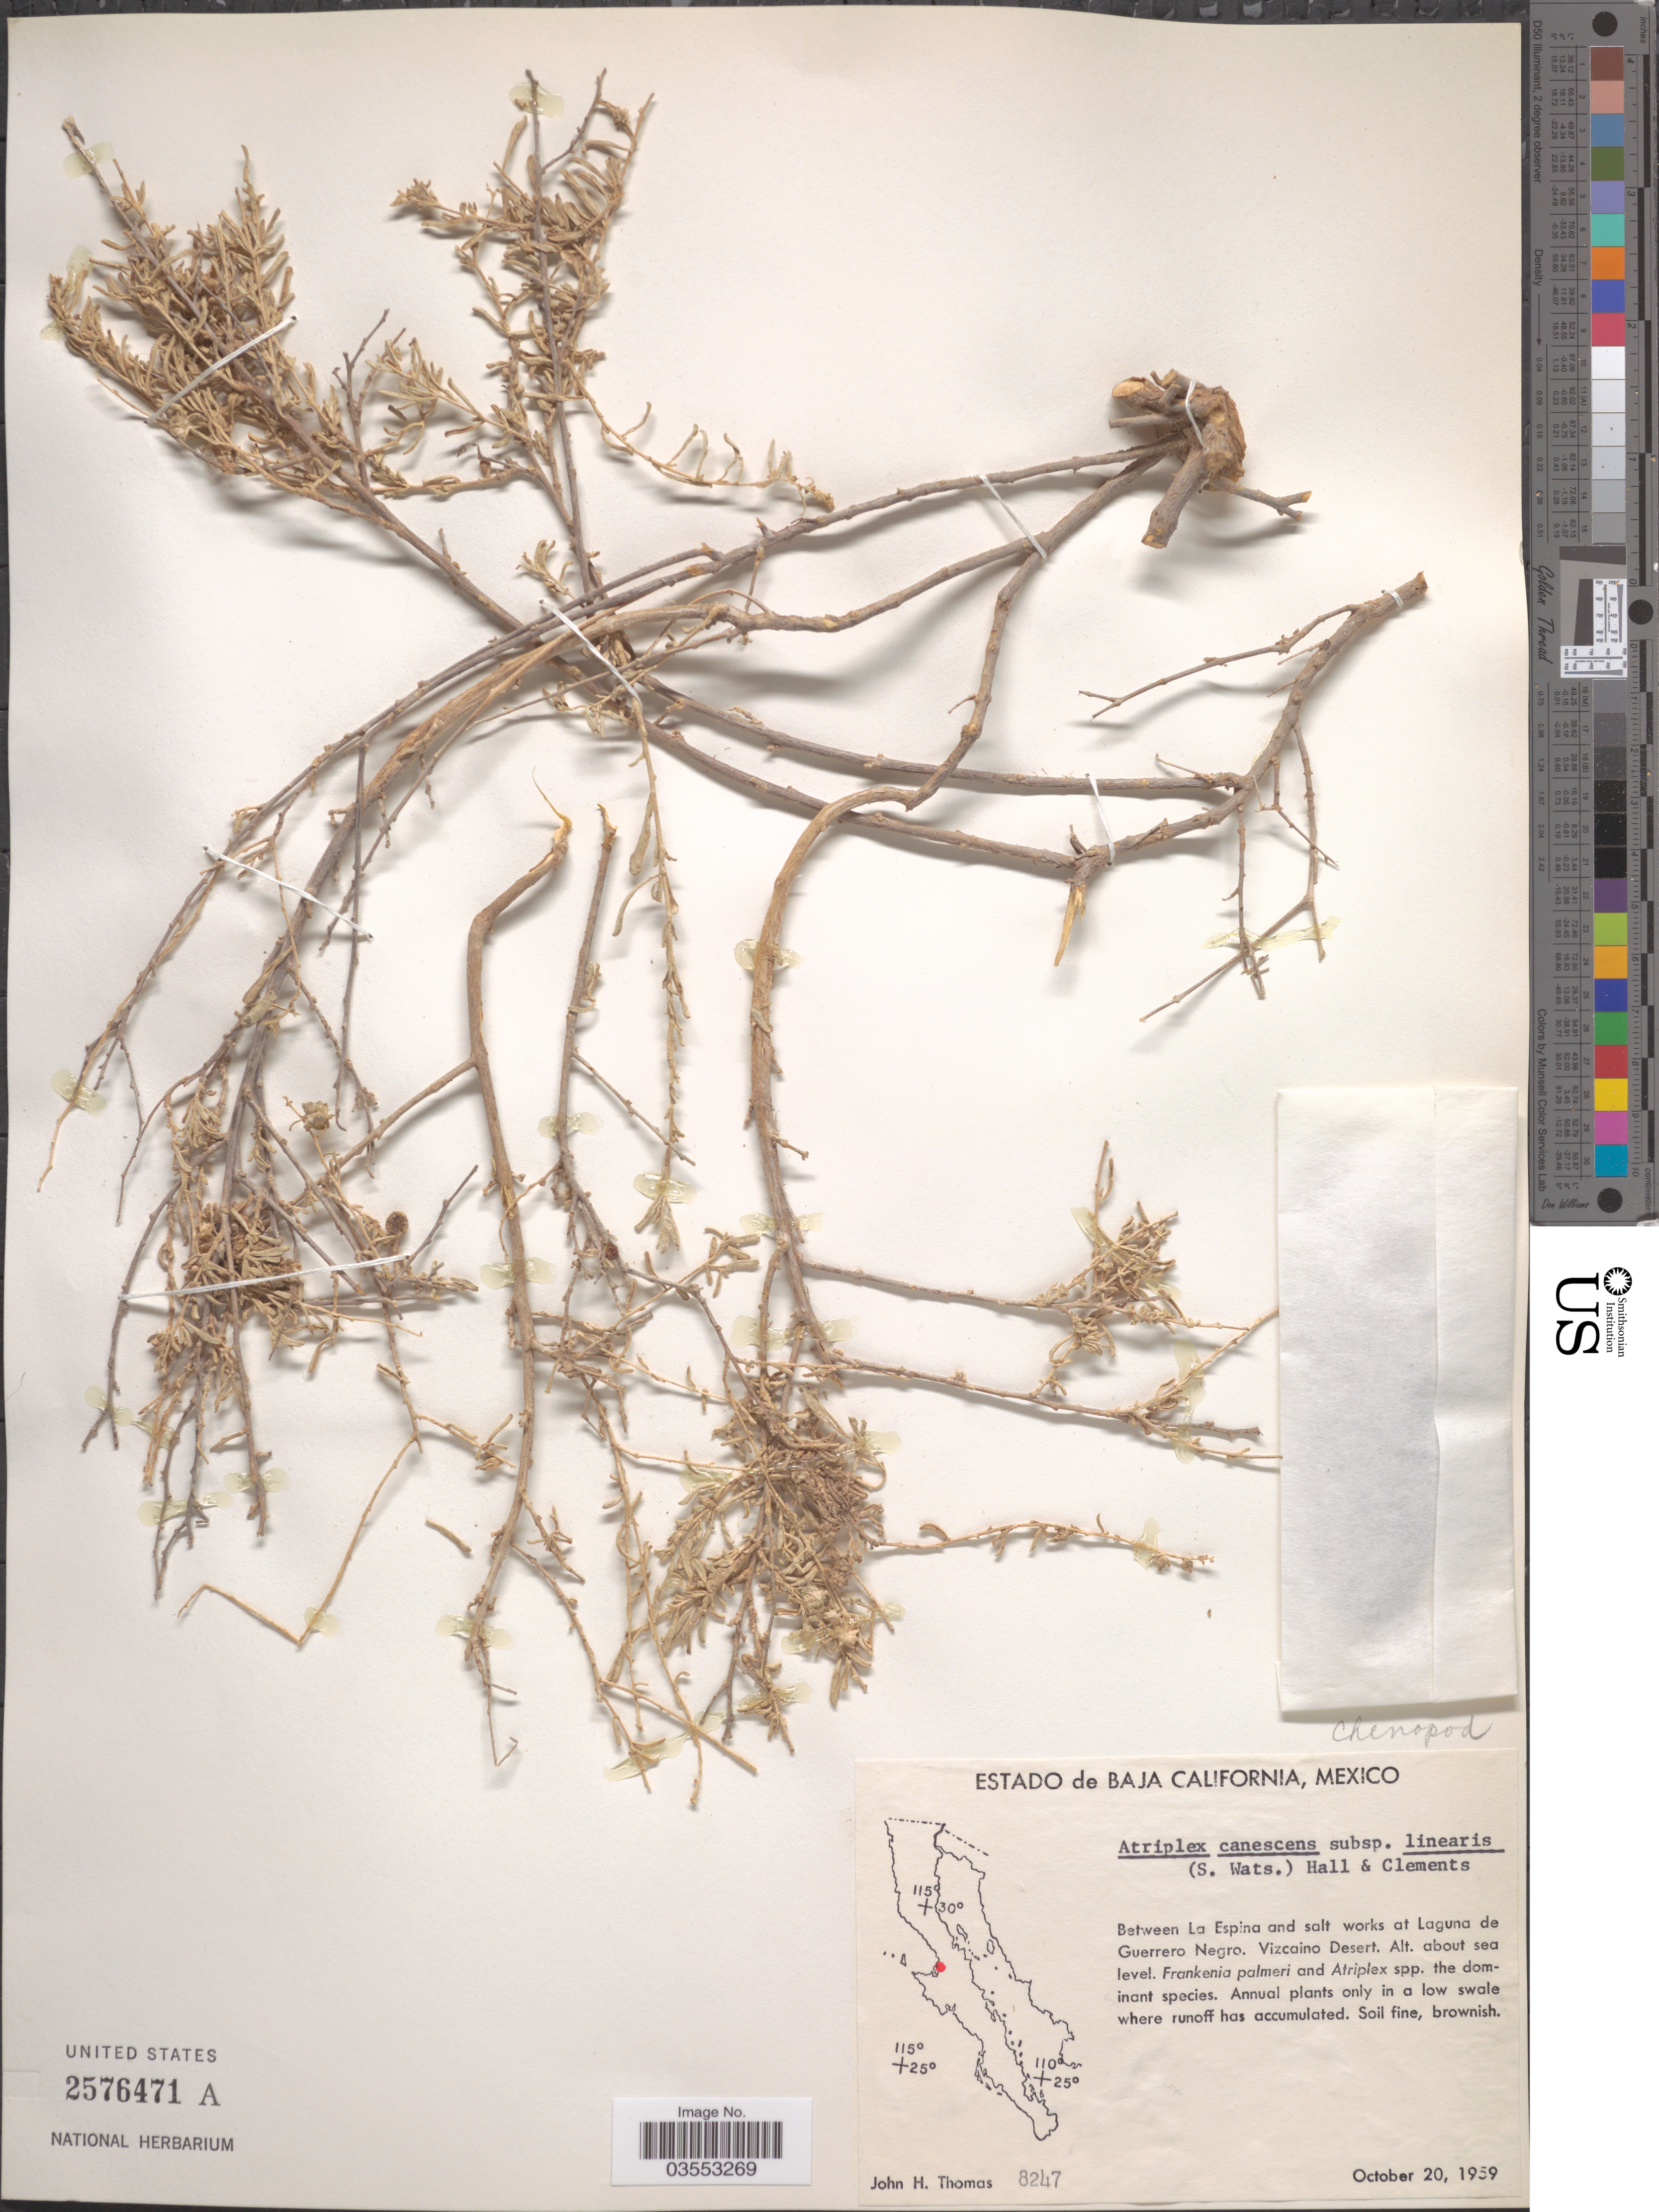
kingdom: Plantae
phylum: Tracheophyta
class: Magnoliopsida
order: Caryophyllales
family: Amaranthaceae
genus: Atriplex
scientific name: Atriplex canescens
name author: (Pursh) Nutt.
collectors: J. H. Thomas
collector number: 8247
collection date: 1959-10-20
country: Mexico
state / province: Baja California Sur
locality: Between La Espina and salt works at Laguna de Guerrero Negro. Vizcaino Desert.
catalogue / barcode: US 2576471A